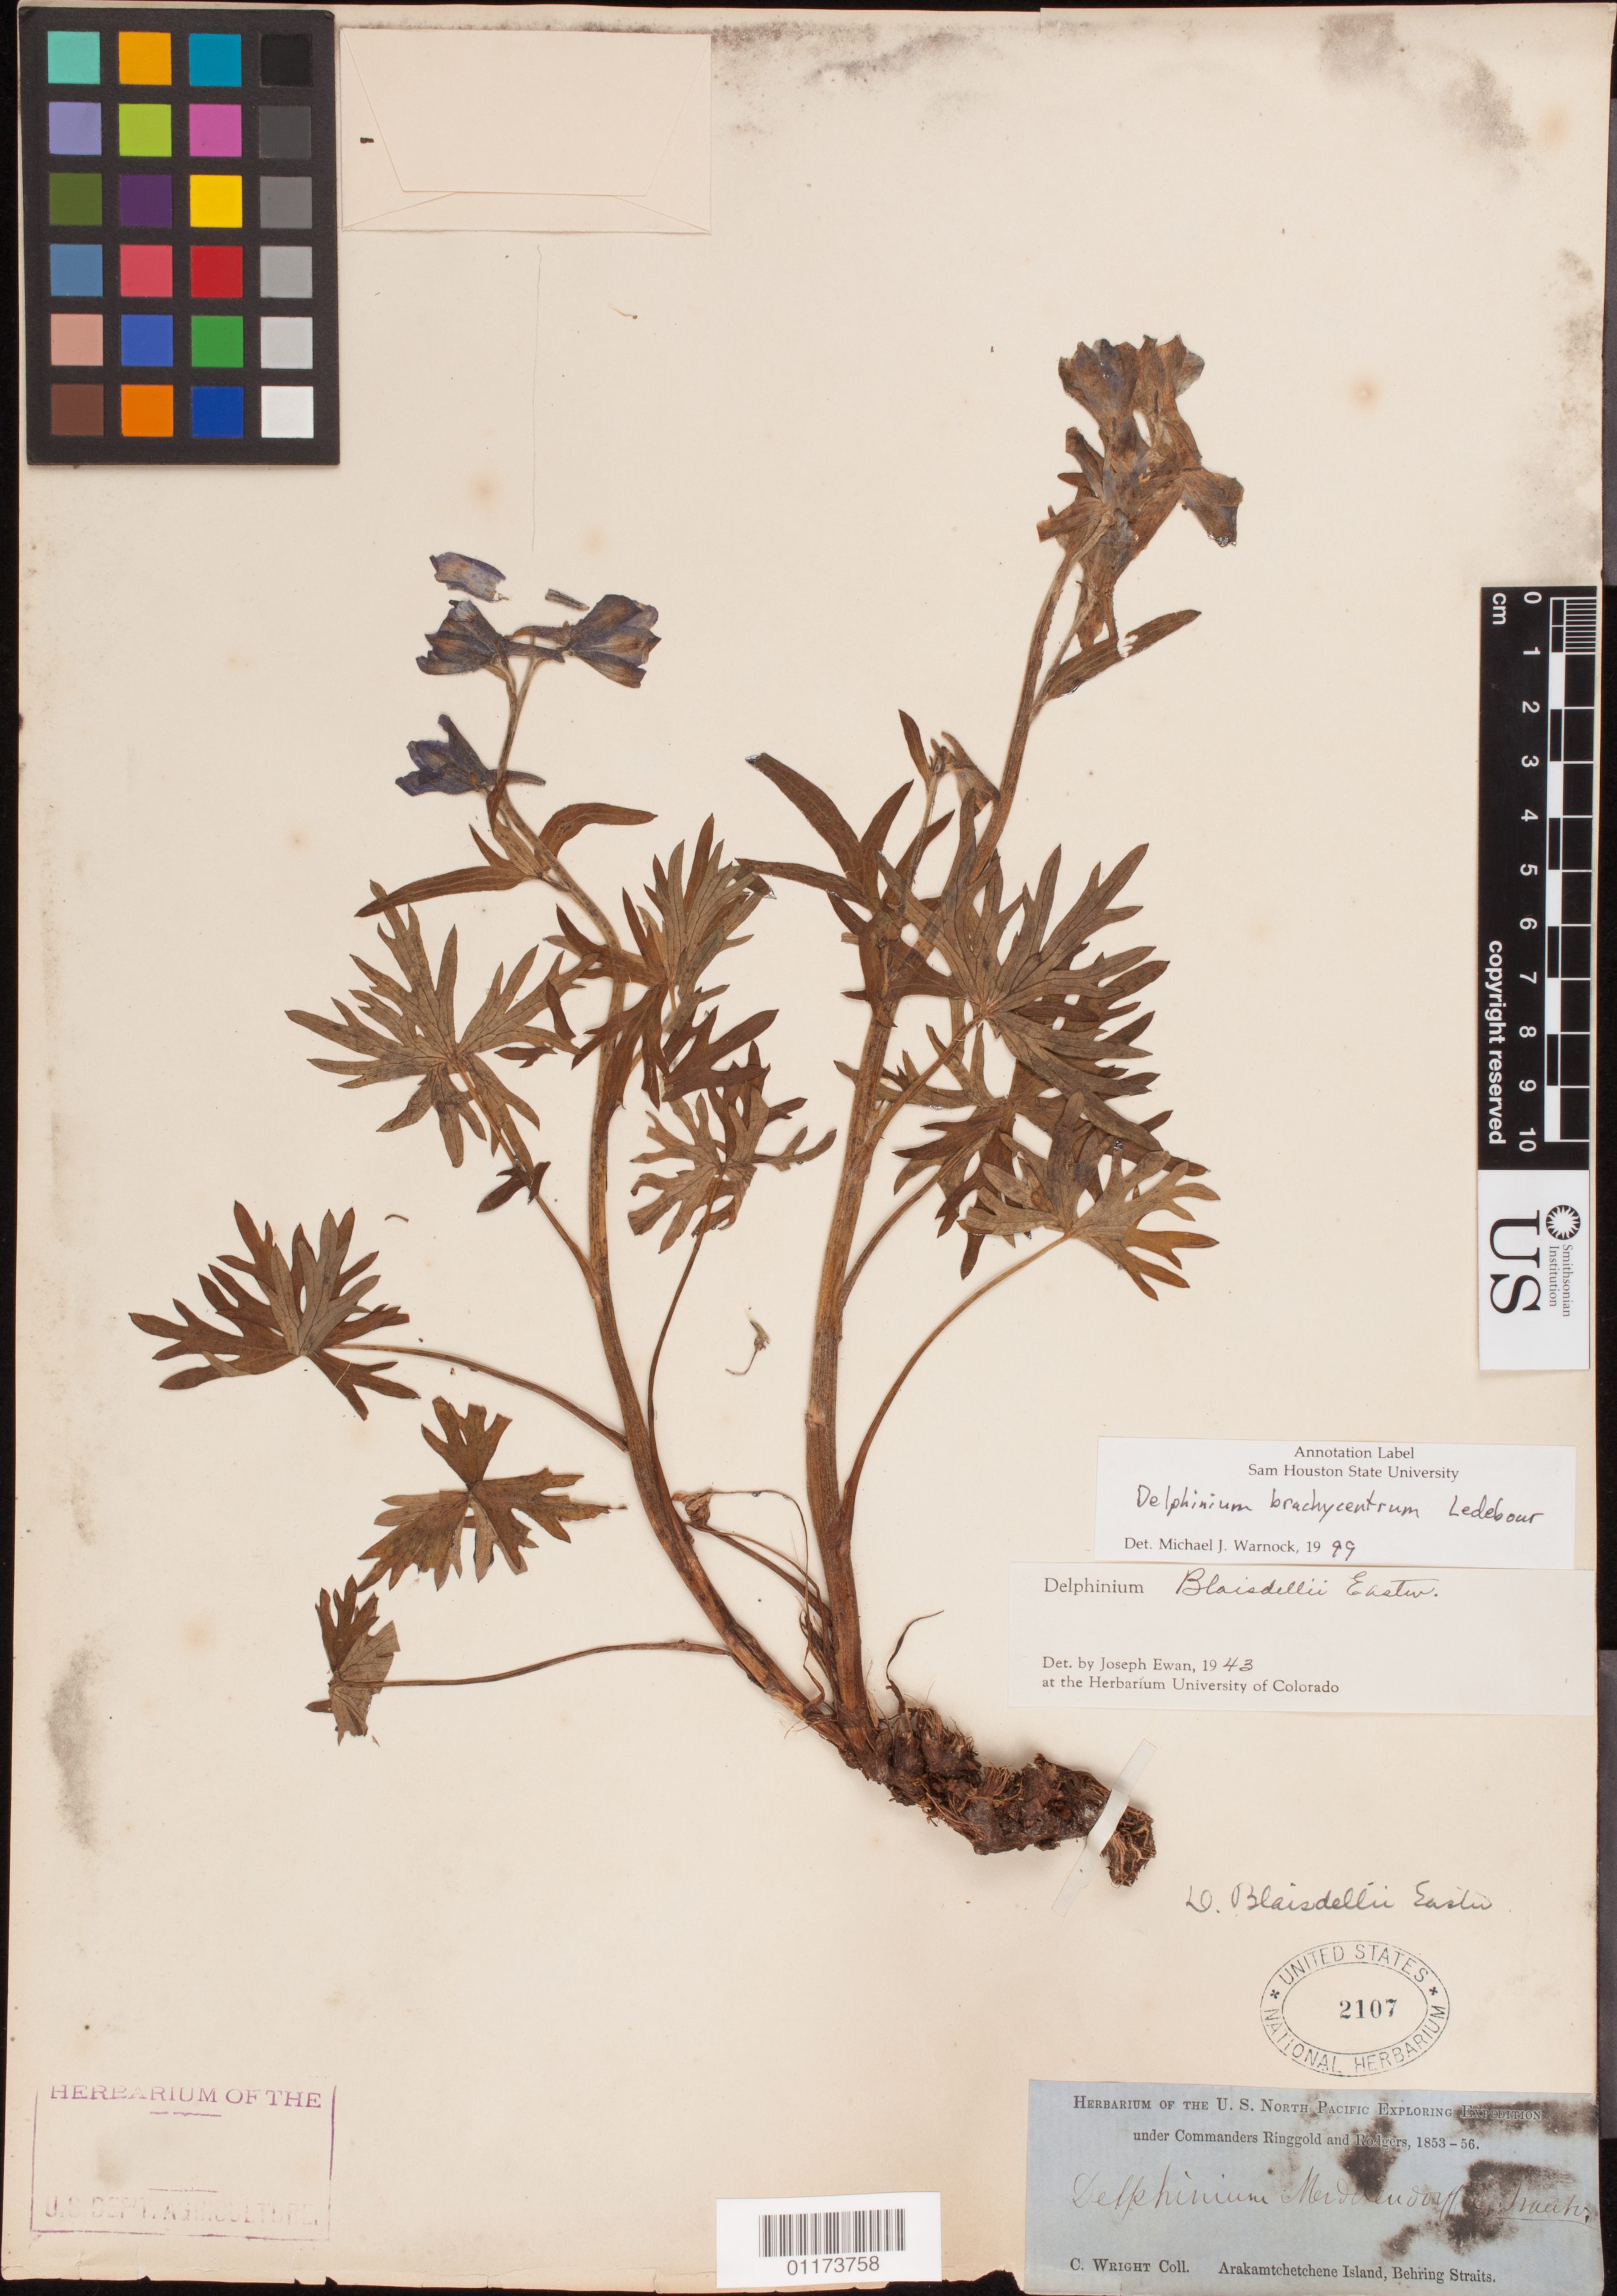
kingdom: Plantae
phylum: Tracheophyta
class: Magnoliopsida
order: Ranunculales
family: Ranunculaceae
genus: Delphinium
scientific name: Delphinium brachycentrum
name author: Ledeb.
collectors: C. Wright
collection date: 1853/1856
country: Russian Federation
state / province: Chukotka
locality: Arakamtchetchene I. Bering Straits.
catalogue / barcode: US 2107